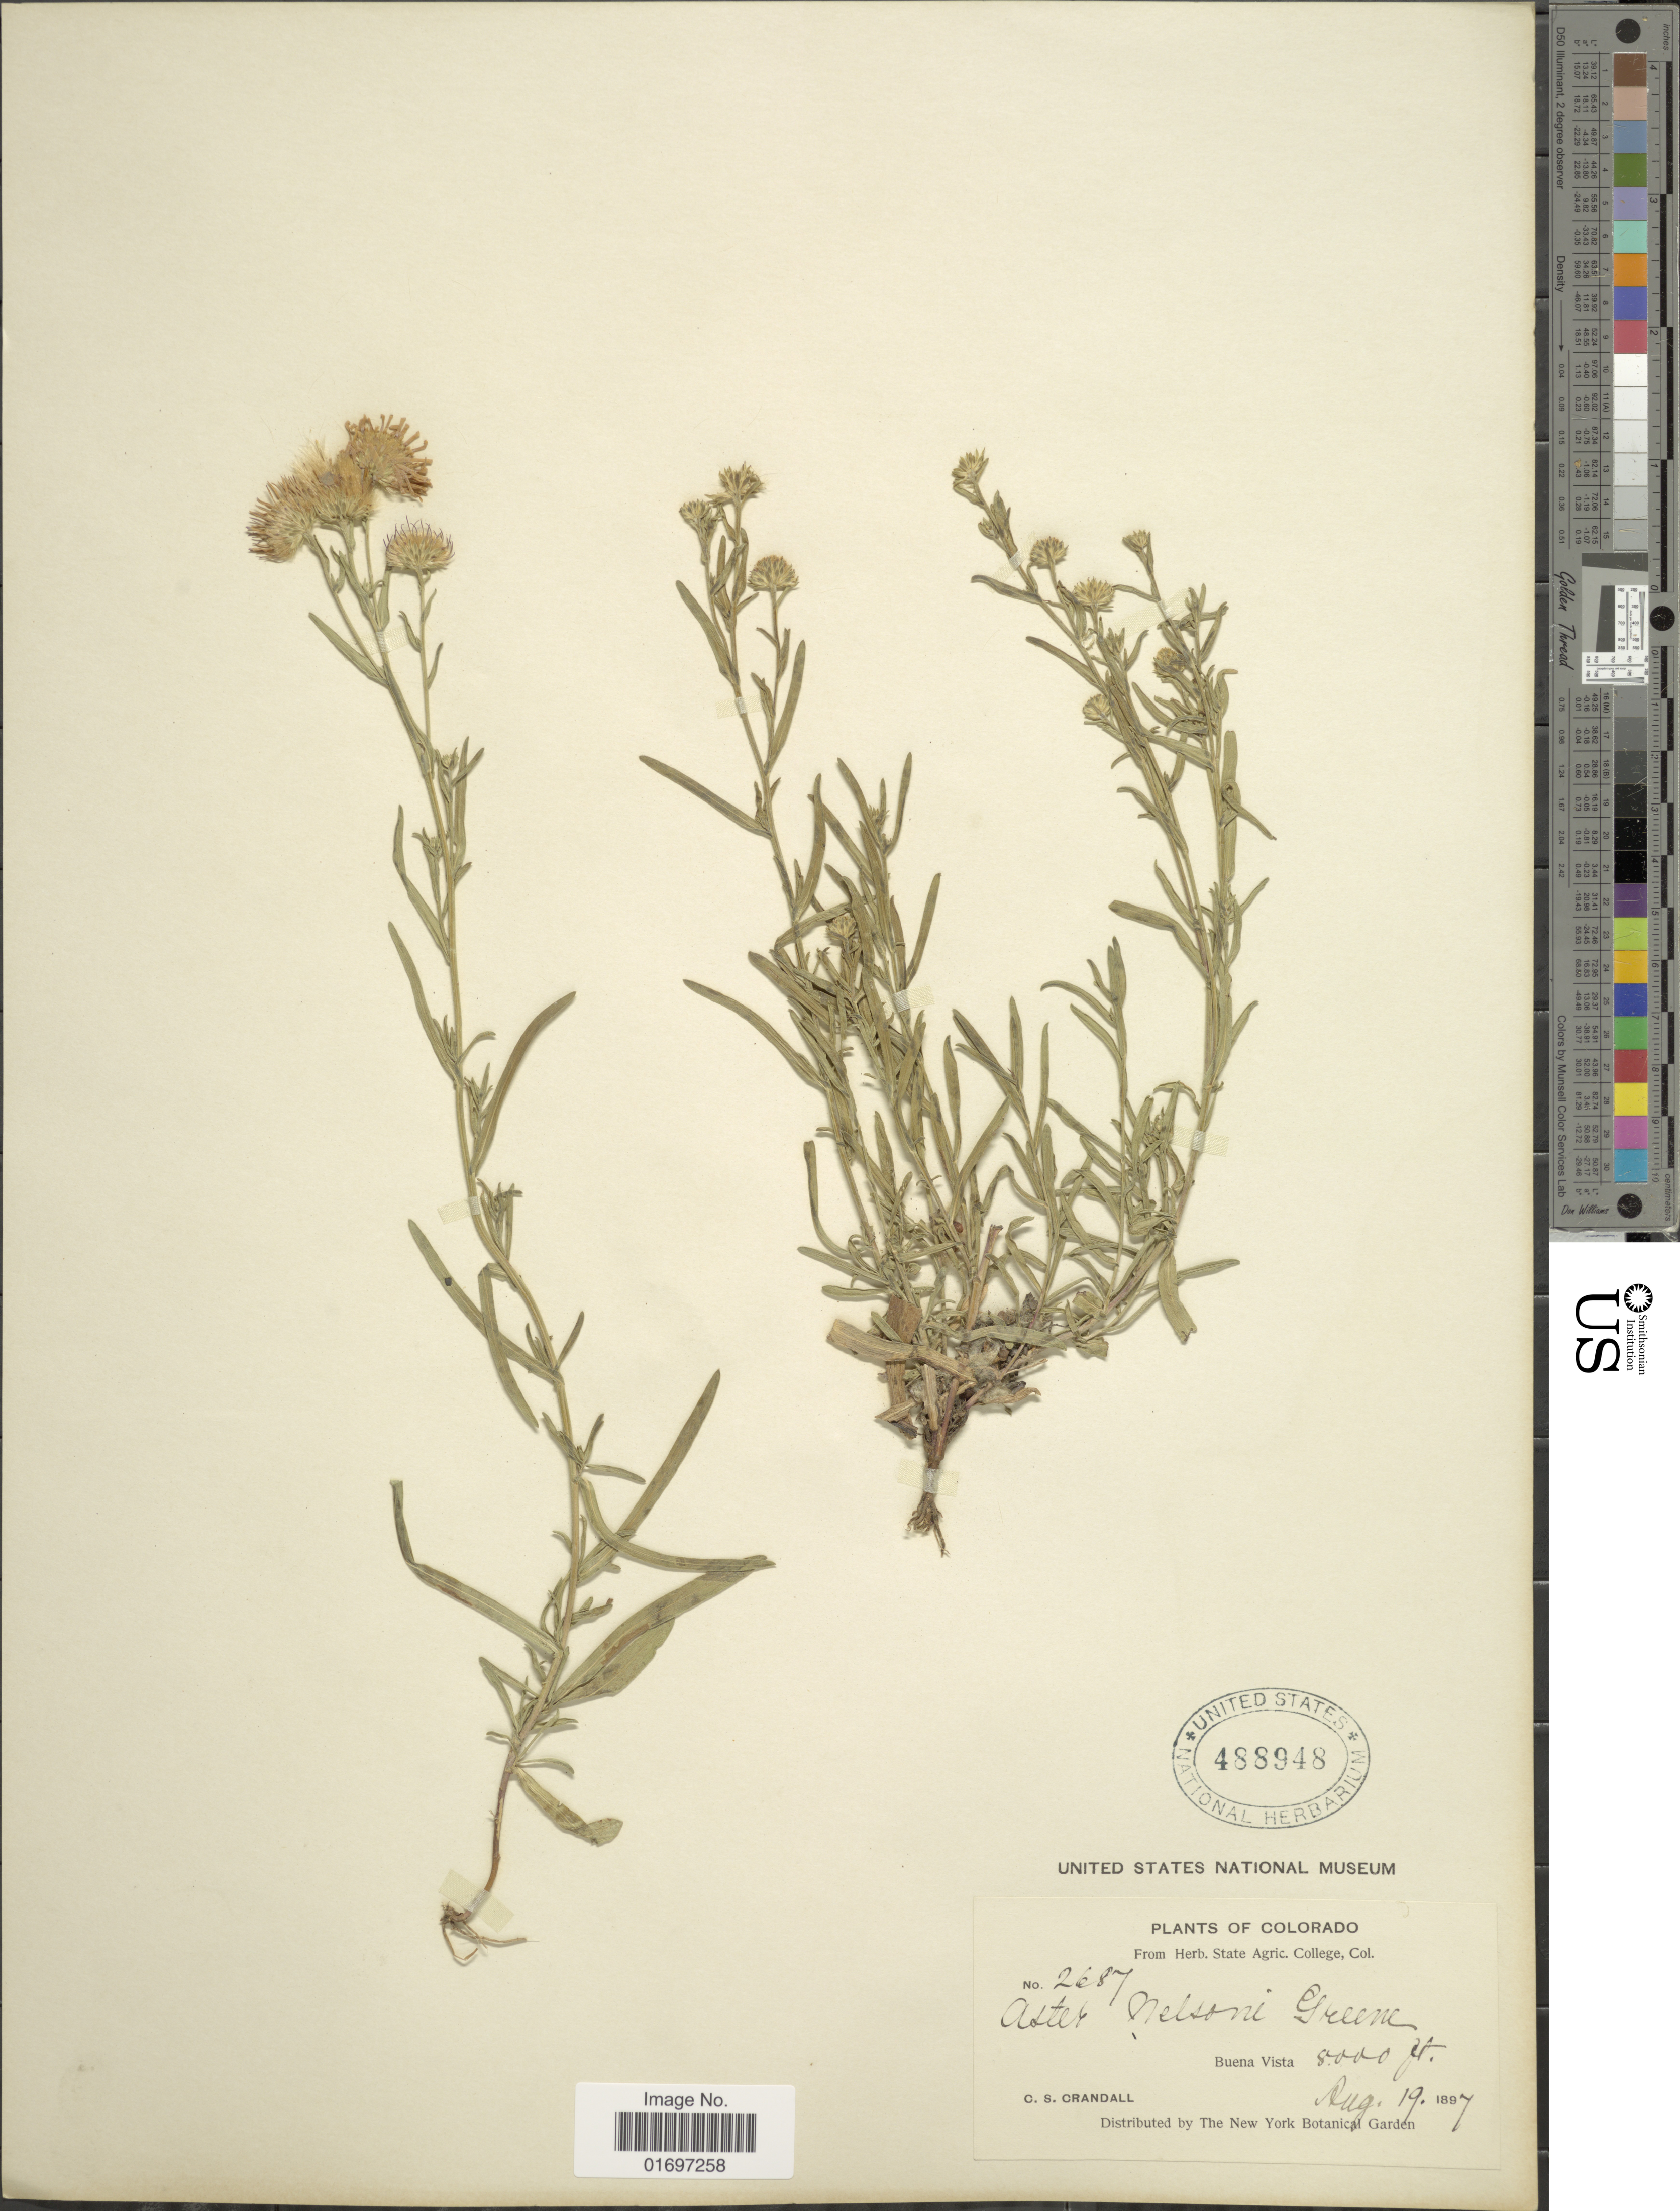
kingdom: Plantae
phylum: Tracheophyta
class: Magnoliopsida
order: Asterales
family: Asteraceae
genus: Symphyotrichum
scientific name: Symphyotrichum ascendens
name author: (Lindl.) G.L. Nesom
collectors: C. Crandall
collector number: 2687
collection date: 1897-08-19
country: United States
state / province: Colorado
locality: Colorado. Buena Vista.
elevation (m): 2438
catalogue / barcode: US 488948